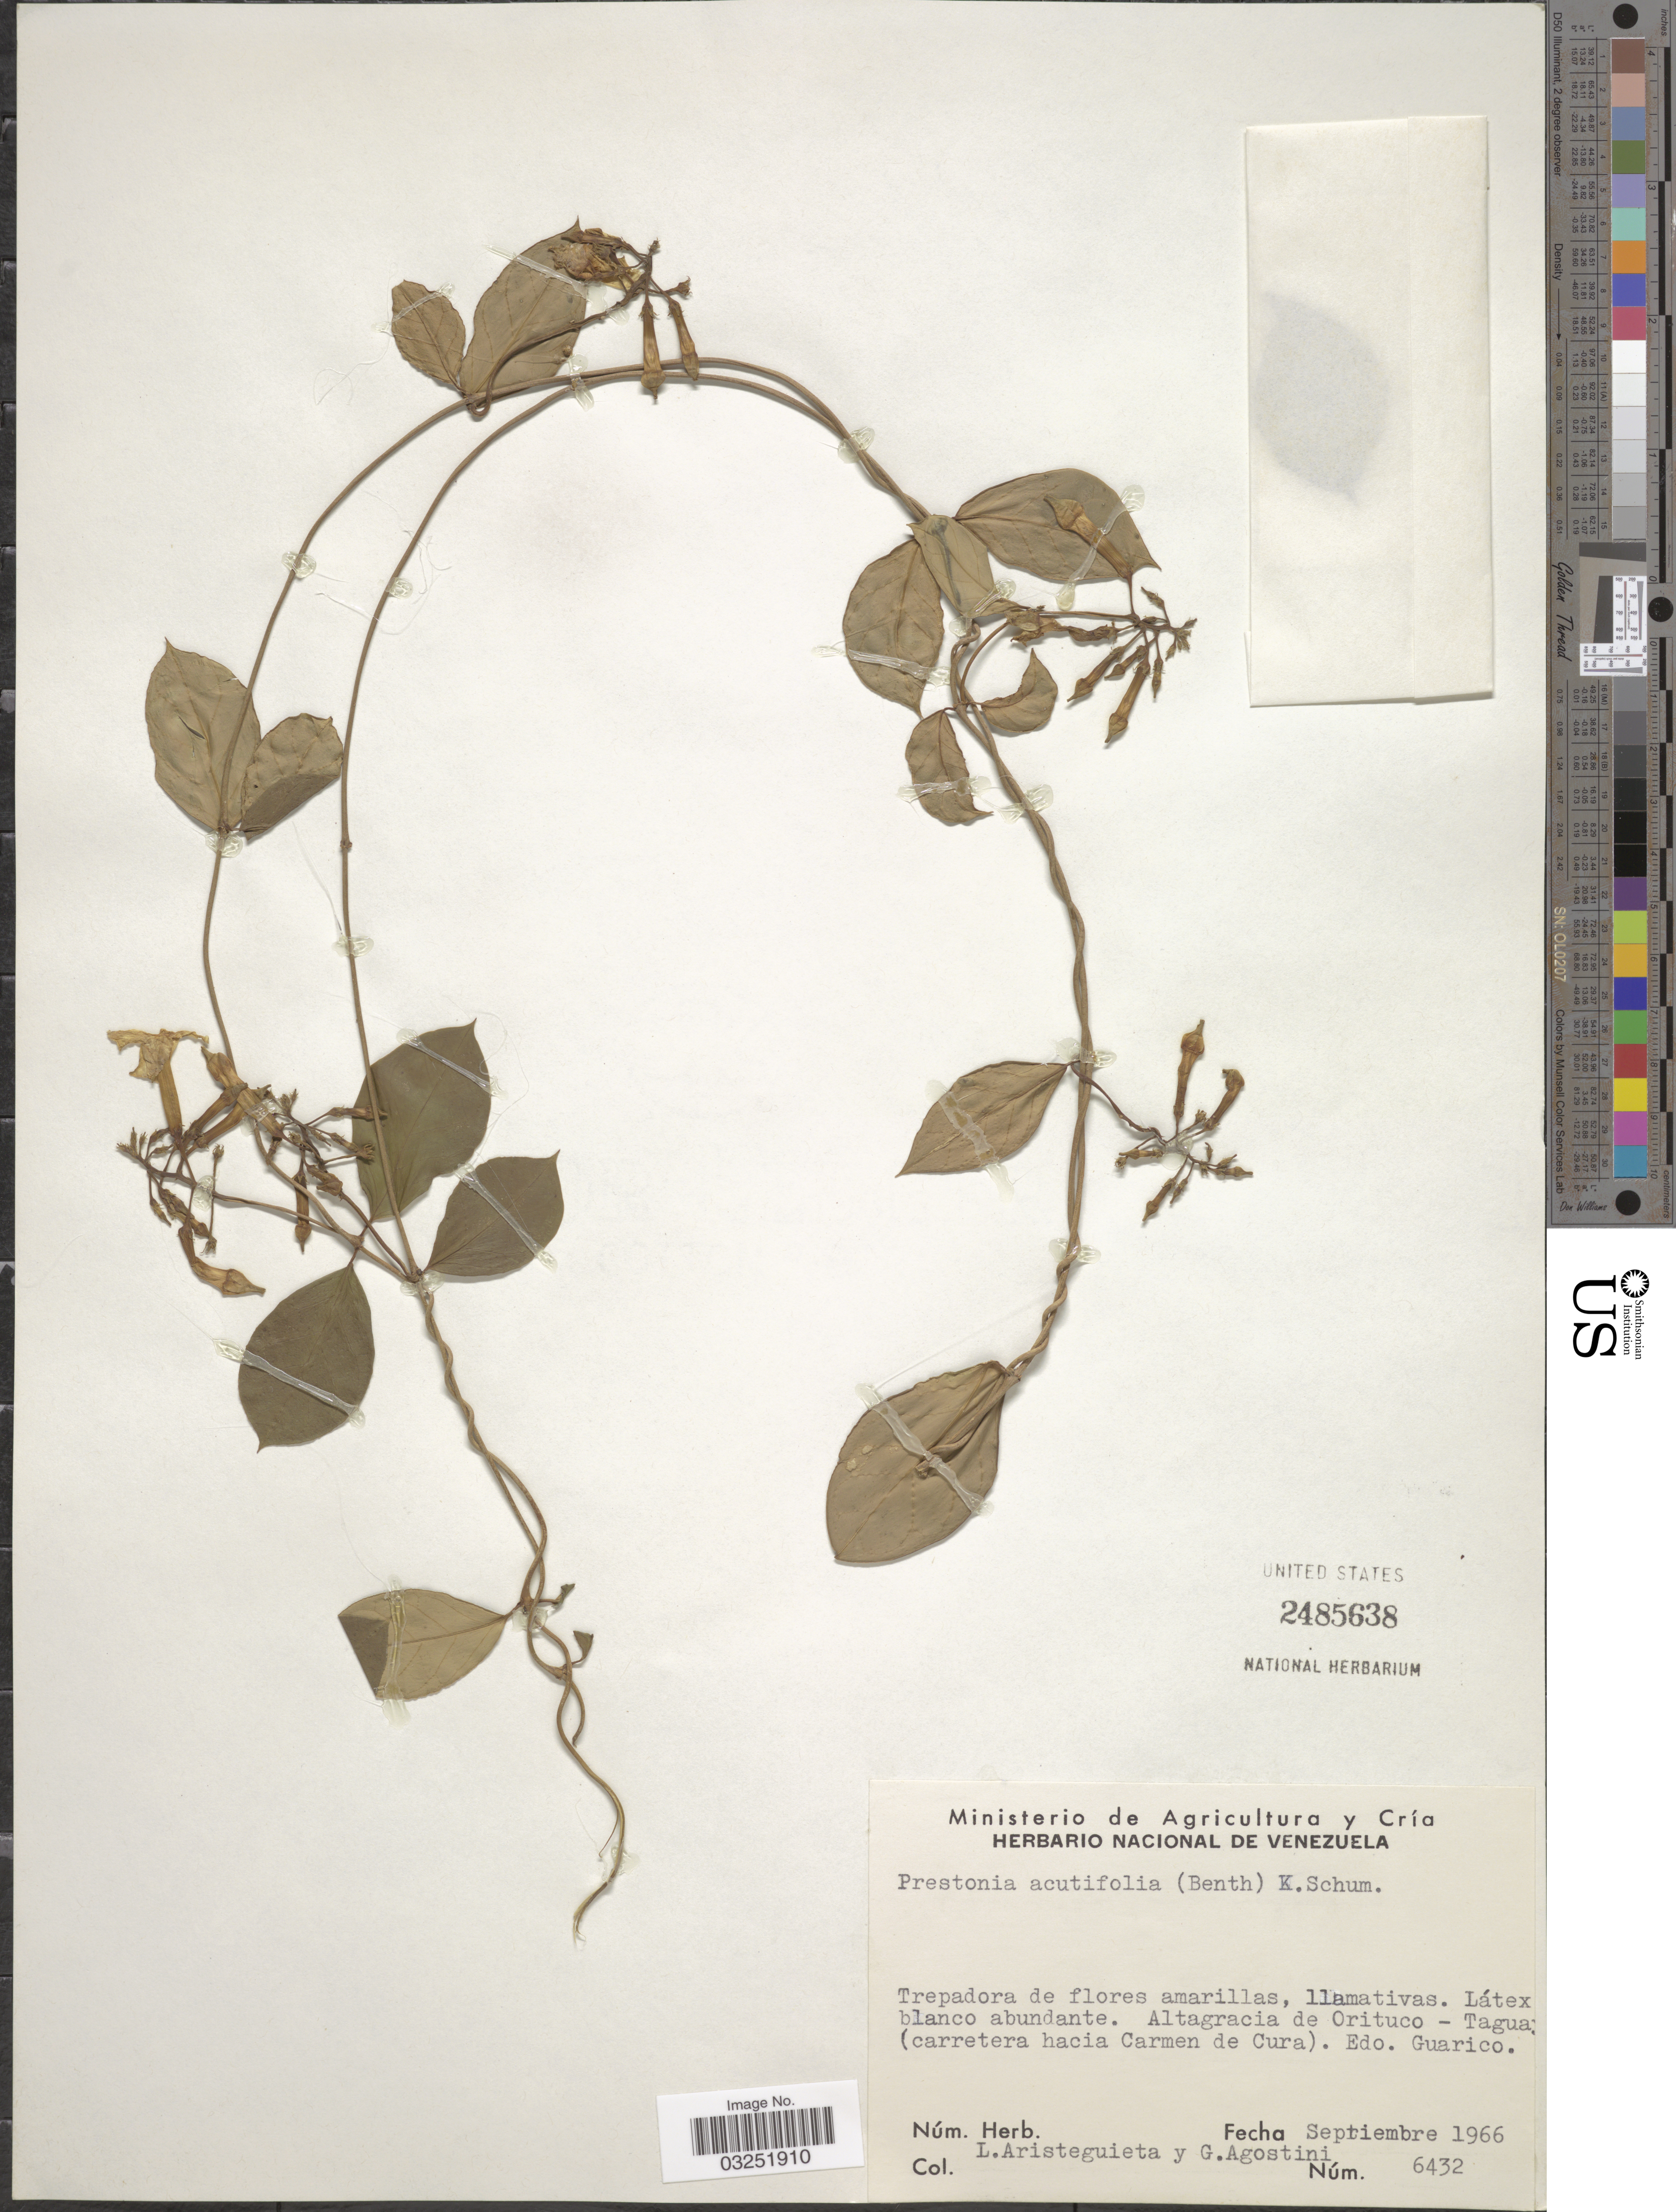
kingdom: Plantae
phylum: Tracheophyta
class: Magnoliopsida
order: Gentianales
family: Apocynaceae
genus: Prestonia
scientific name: Prestonia acutifolia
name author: (Benth. & Müll. Arg.) K. Schum.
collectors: L. Aristeguieta & G. Agostini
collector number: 6432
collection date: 1966-09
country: Venezuela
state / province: Guárico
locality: Altagracia de Orituco - Taguay (carretera hacia Carmen de Cura).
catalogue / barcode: US 2485638